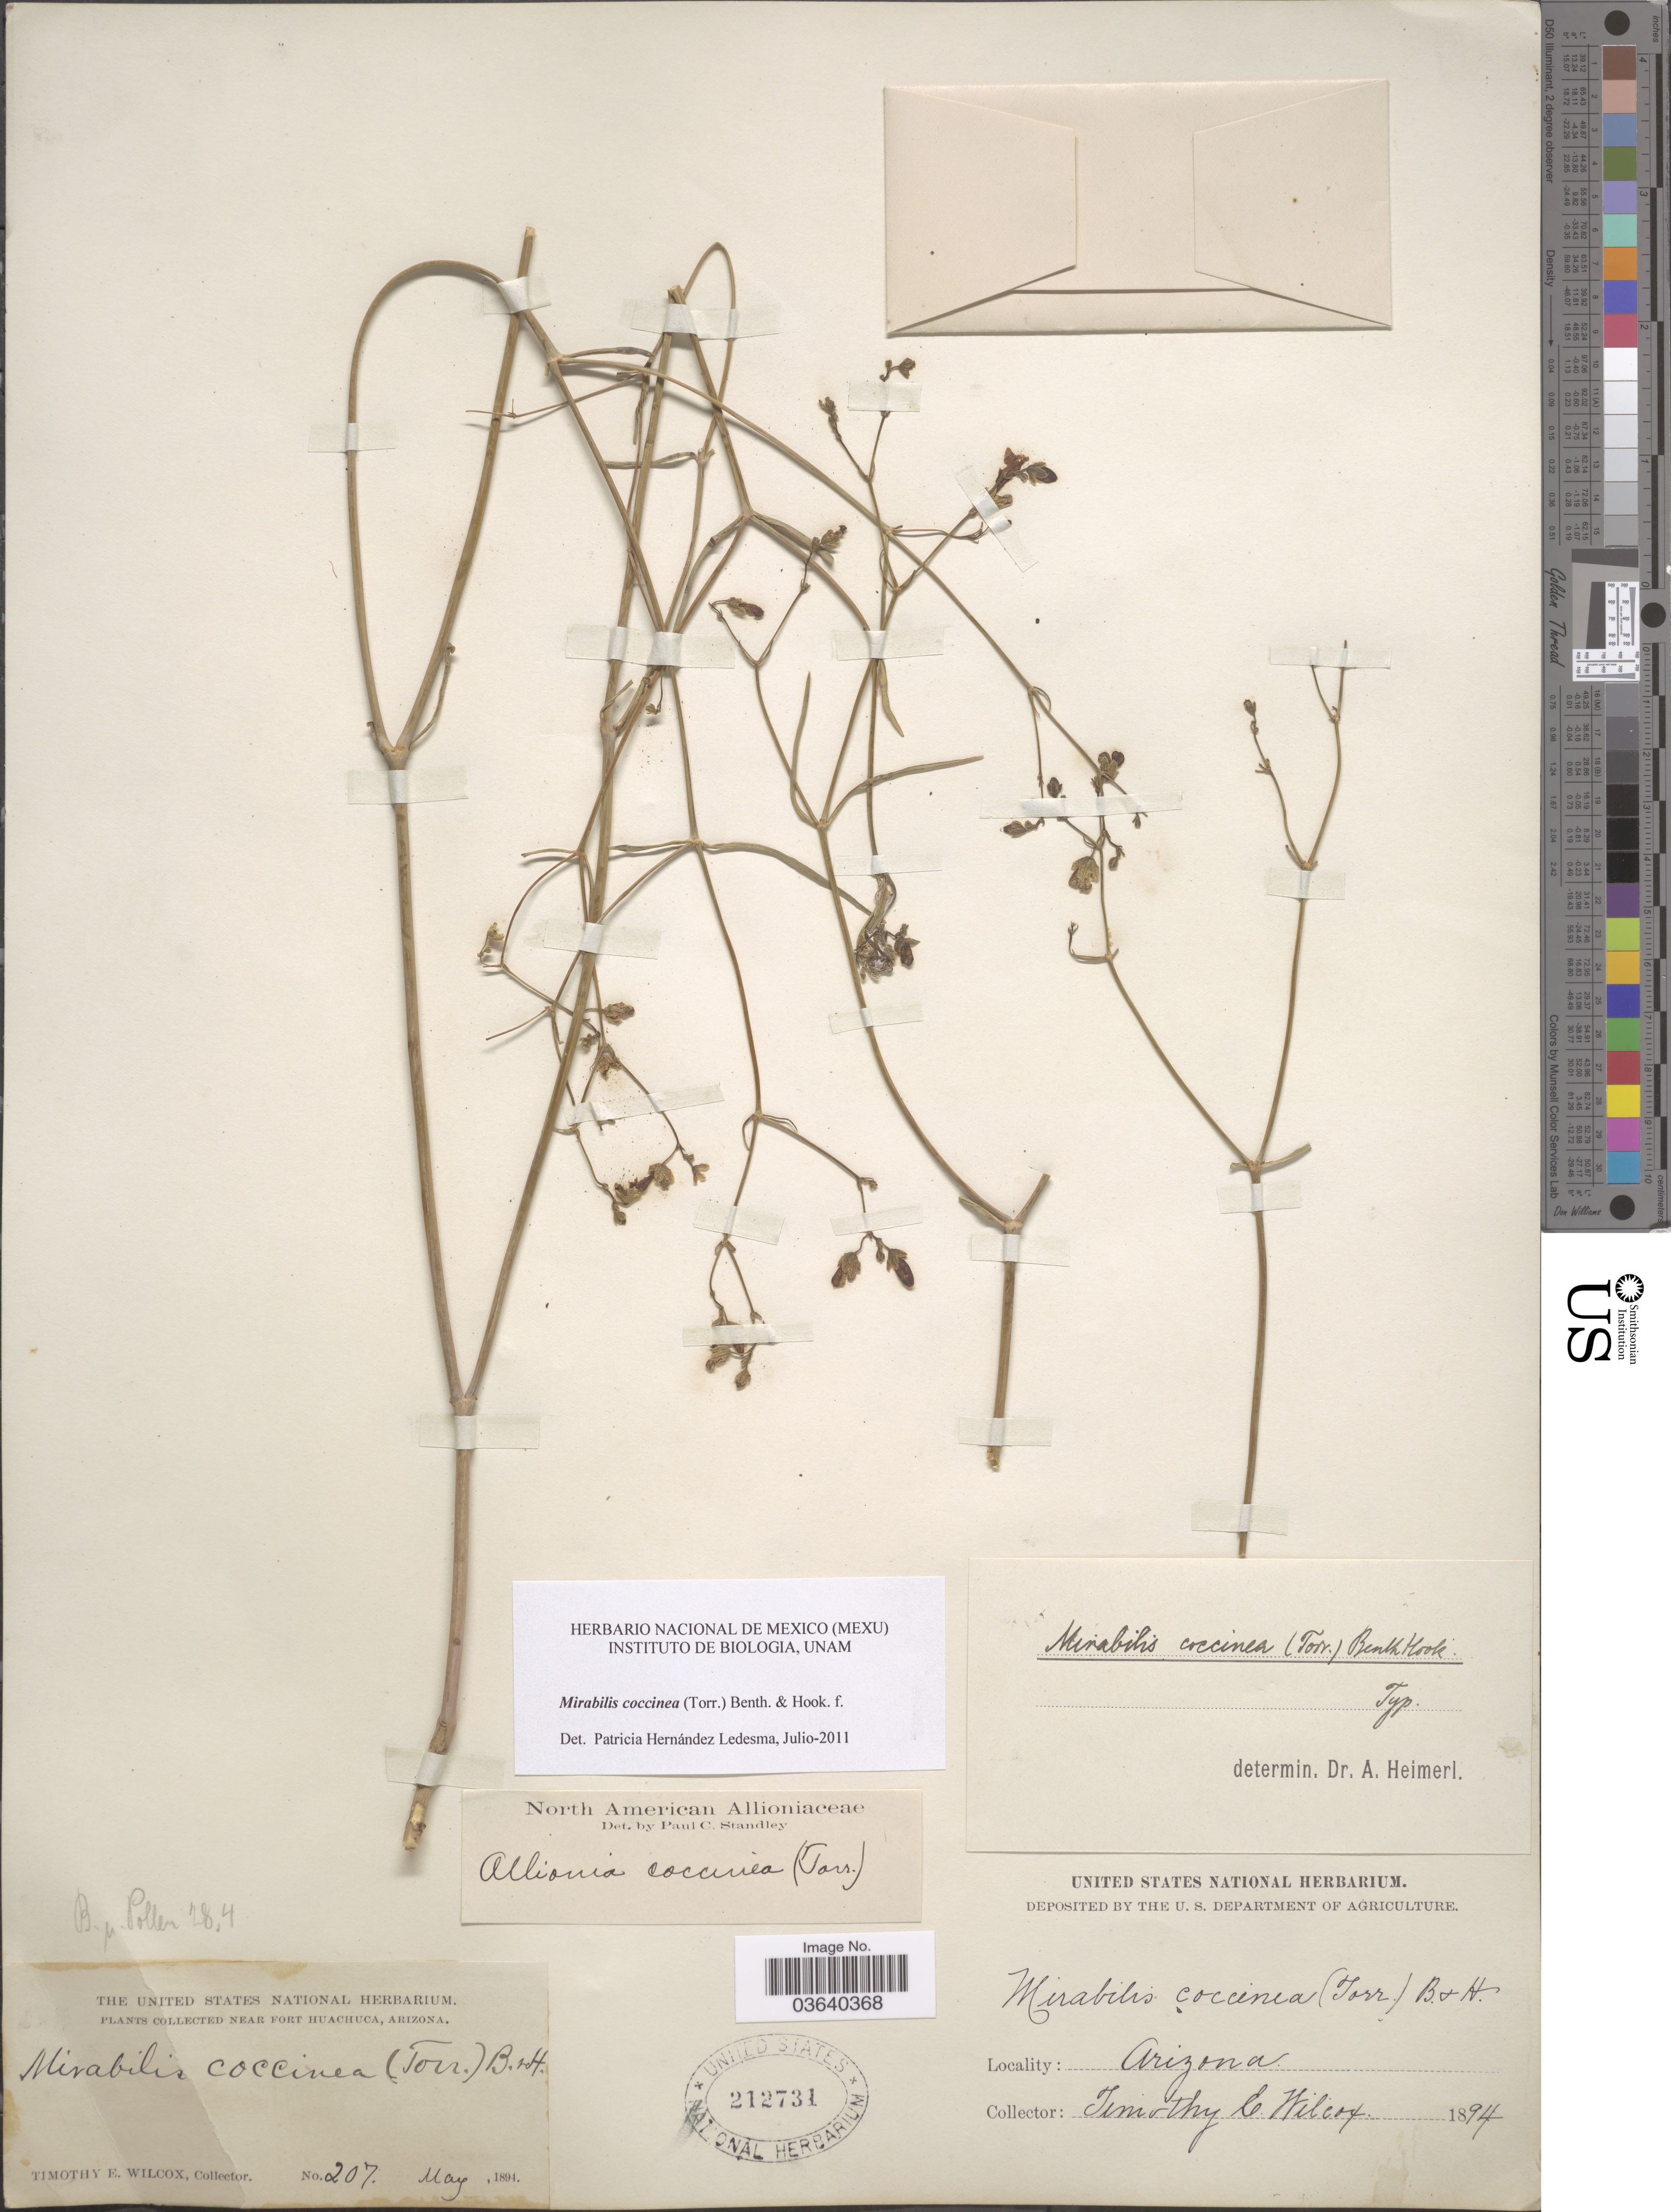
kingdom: Plantae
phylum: Tracheophyta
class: Magnoliopsida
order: Caryophyllales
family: Nyctaginaceae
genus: Mirabilis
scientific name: Mirabilis coccinea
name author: (Torr.) Benth. & Hook. f.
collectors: T. E. Wilcox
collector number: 207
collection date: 1894-05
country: United States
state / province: Arizona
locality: Near Fort Huachuca.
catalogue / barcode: US 212731